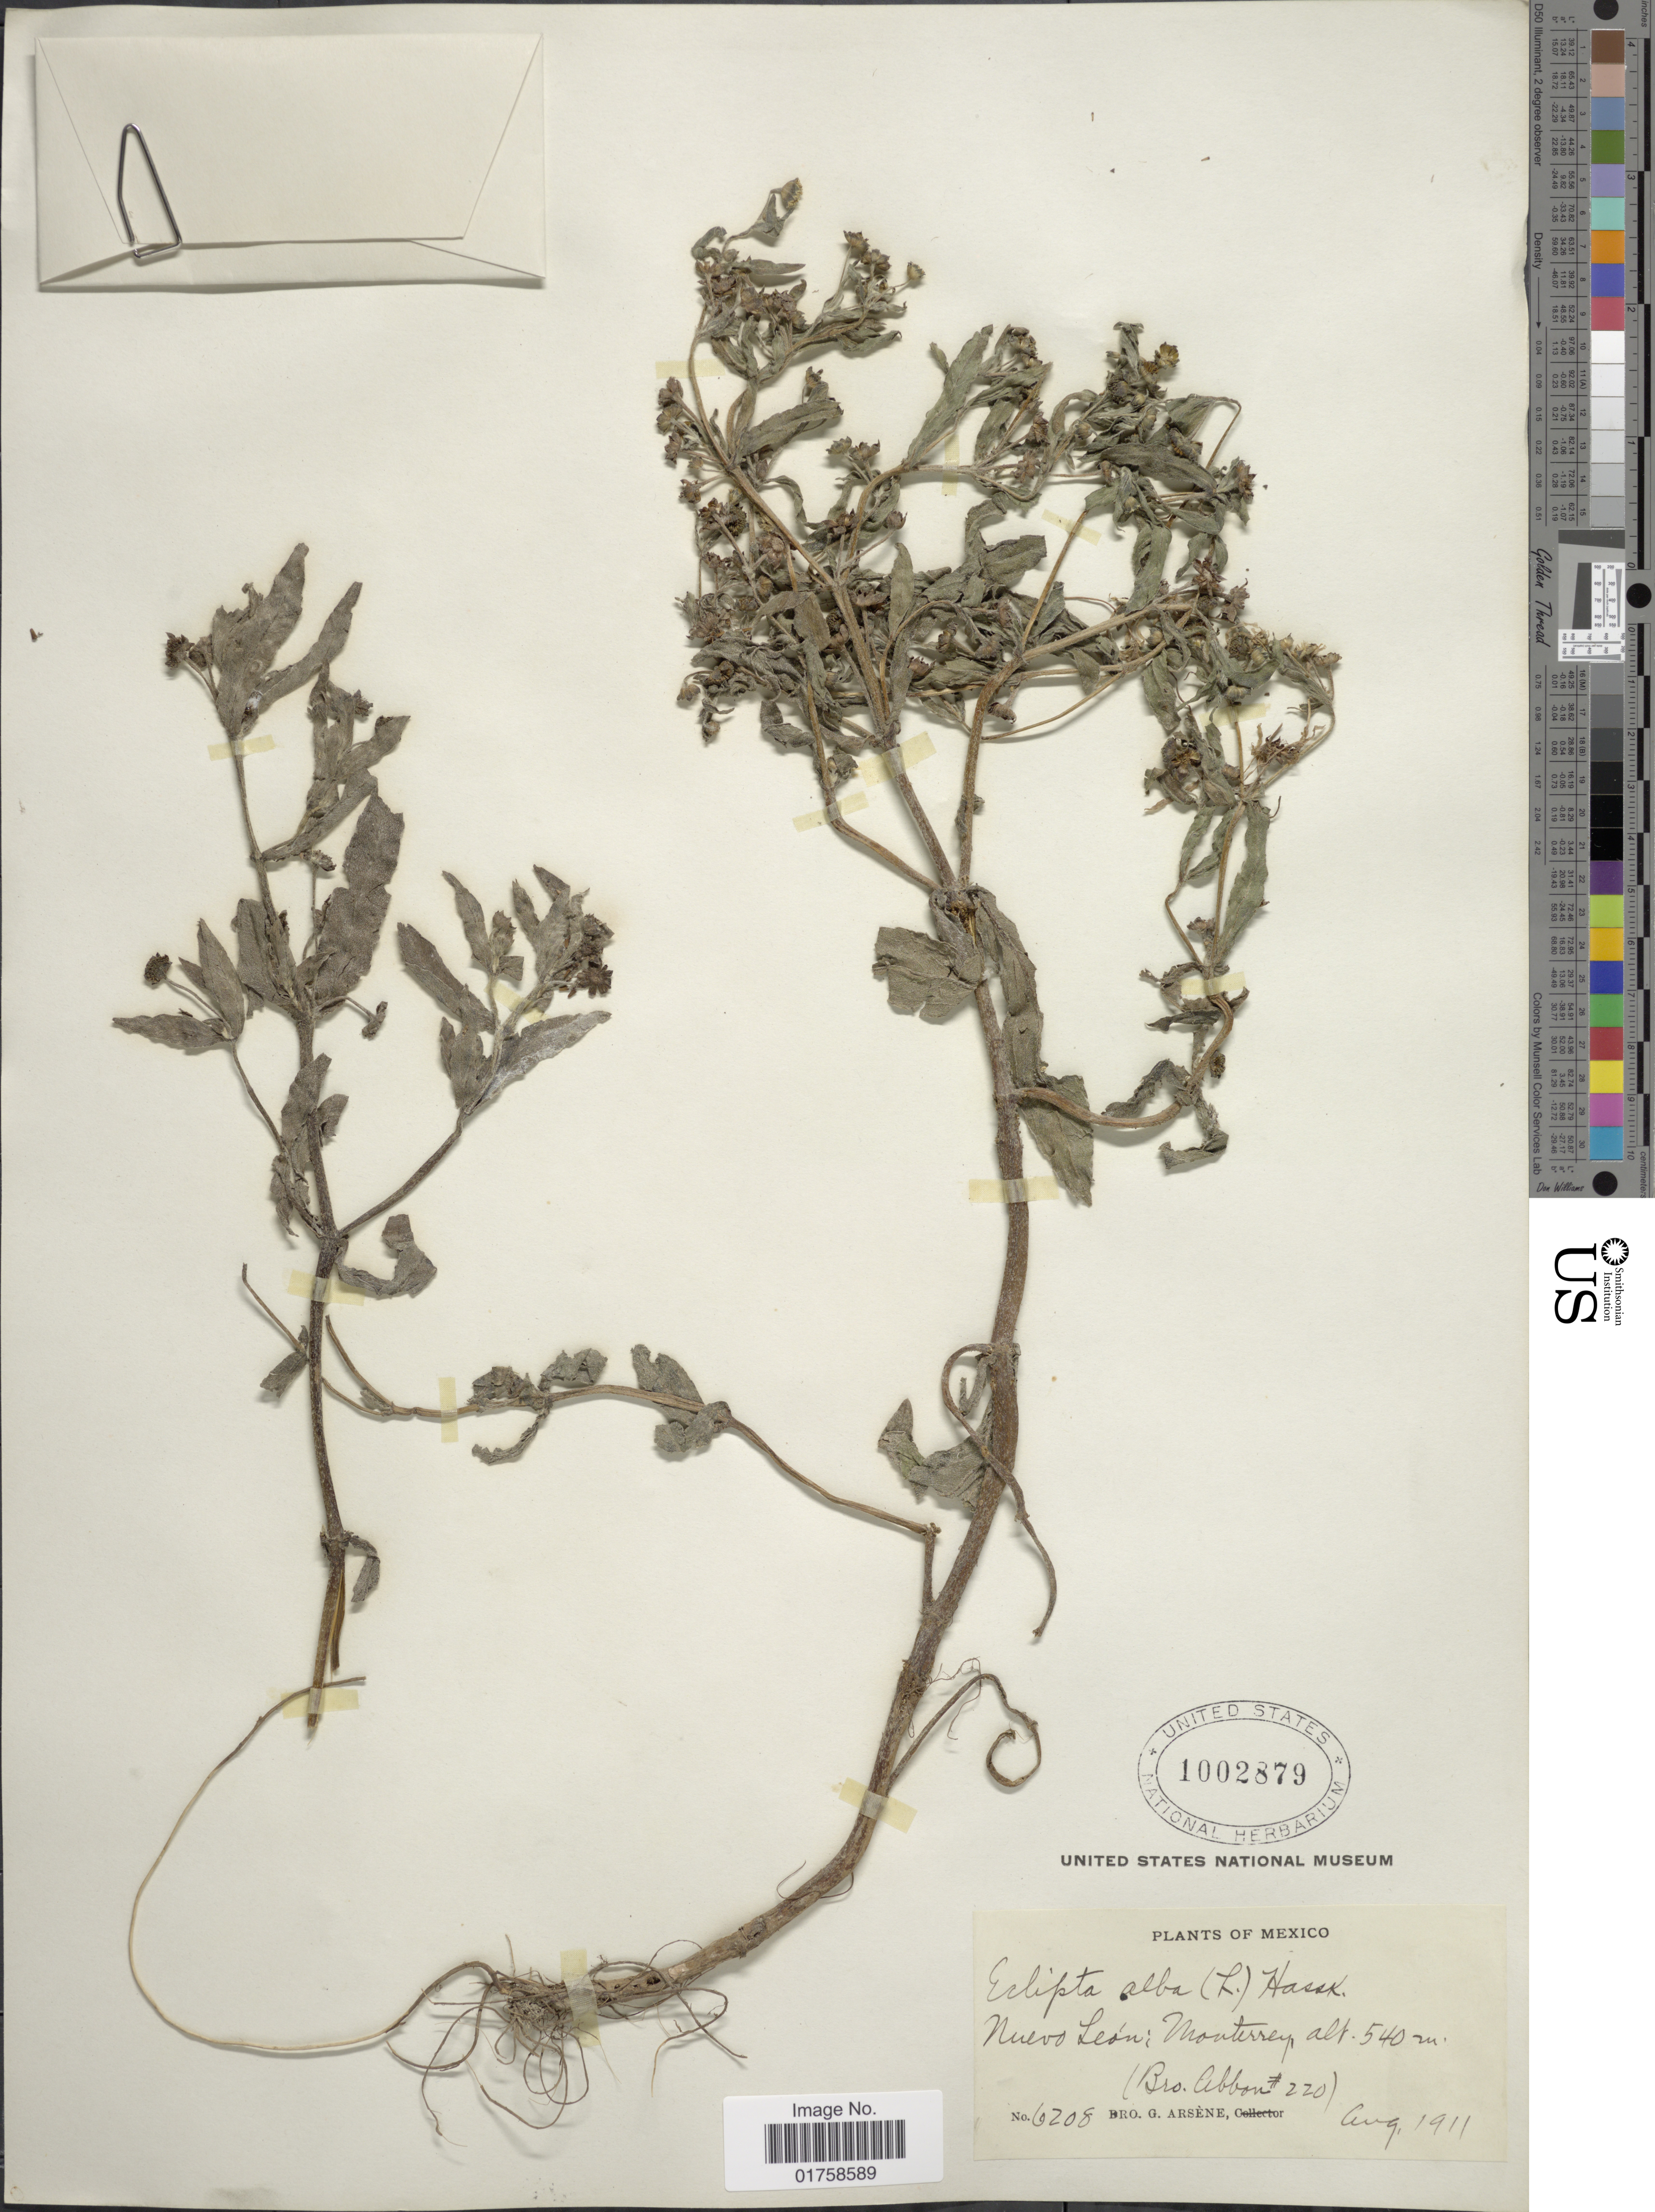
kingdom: Plantae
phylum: Tracheophyta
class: Magnoliopsida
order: Asterales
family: Asteraceae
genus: Eclipta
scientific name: Eclipta alba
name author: (L.) Hassk.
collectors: Bro. G. Arsène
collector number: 6208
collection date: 1911-08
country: Mexico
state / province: Nuevo León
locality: Mexico. Nuevo Leon; Monterrey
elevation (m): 540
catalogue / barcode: US 1002879